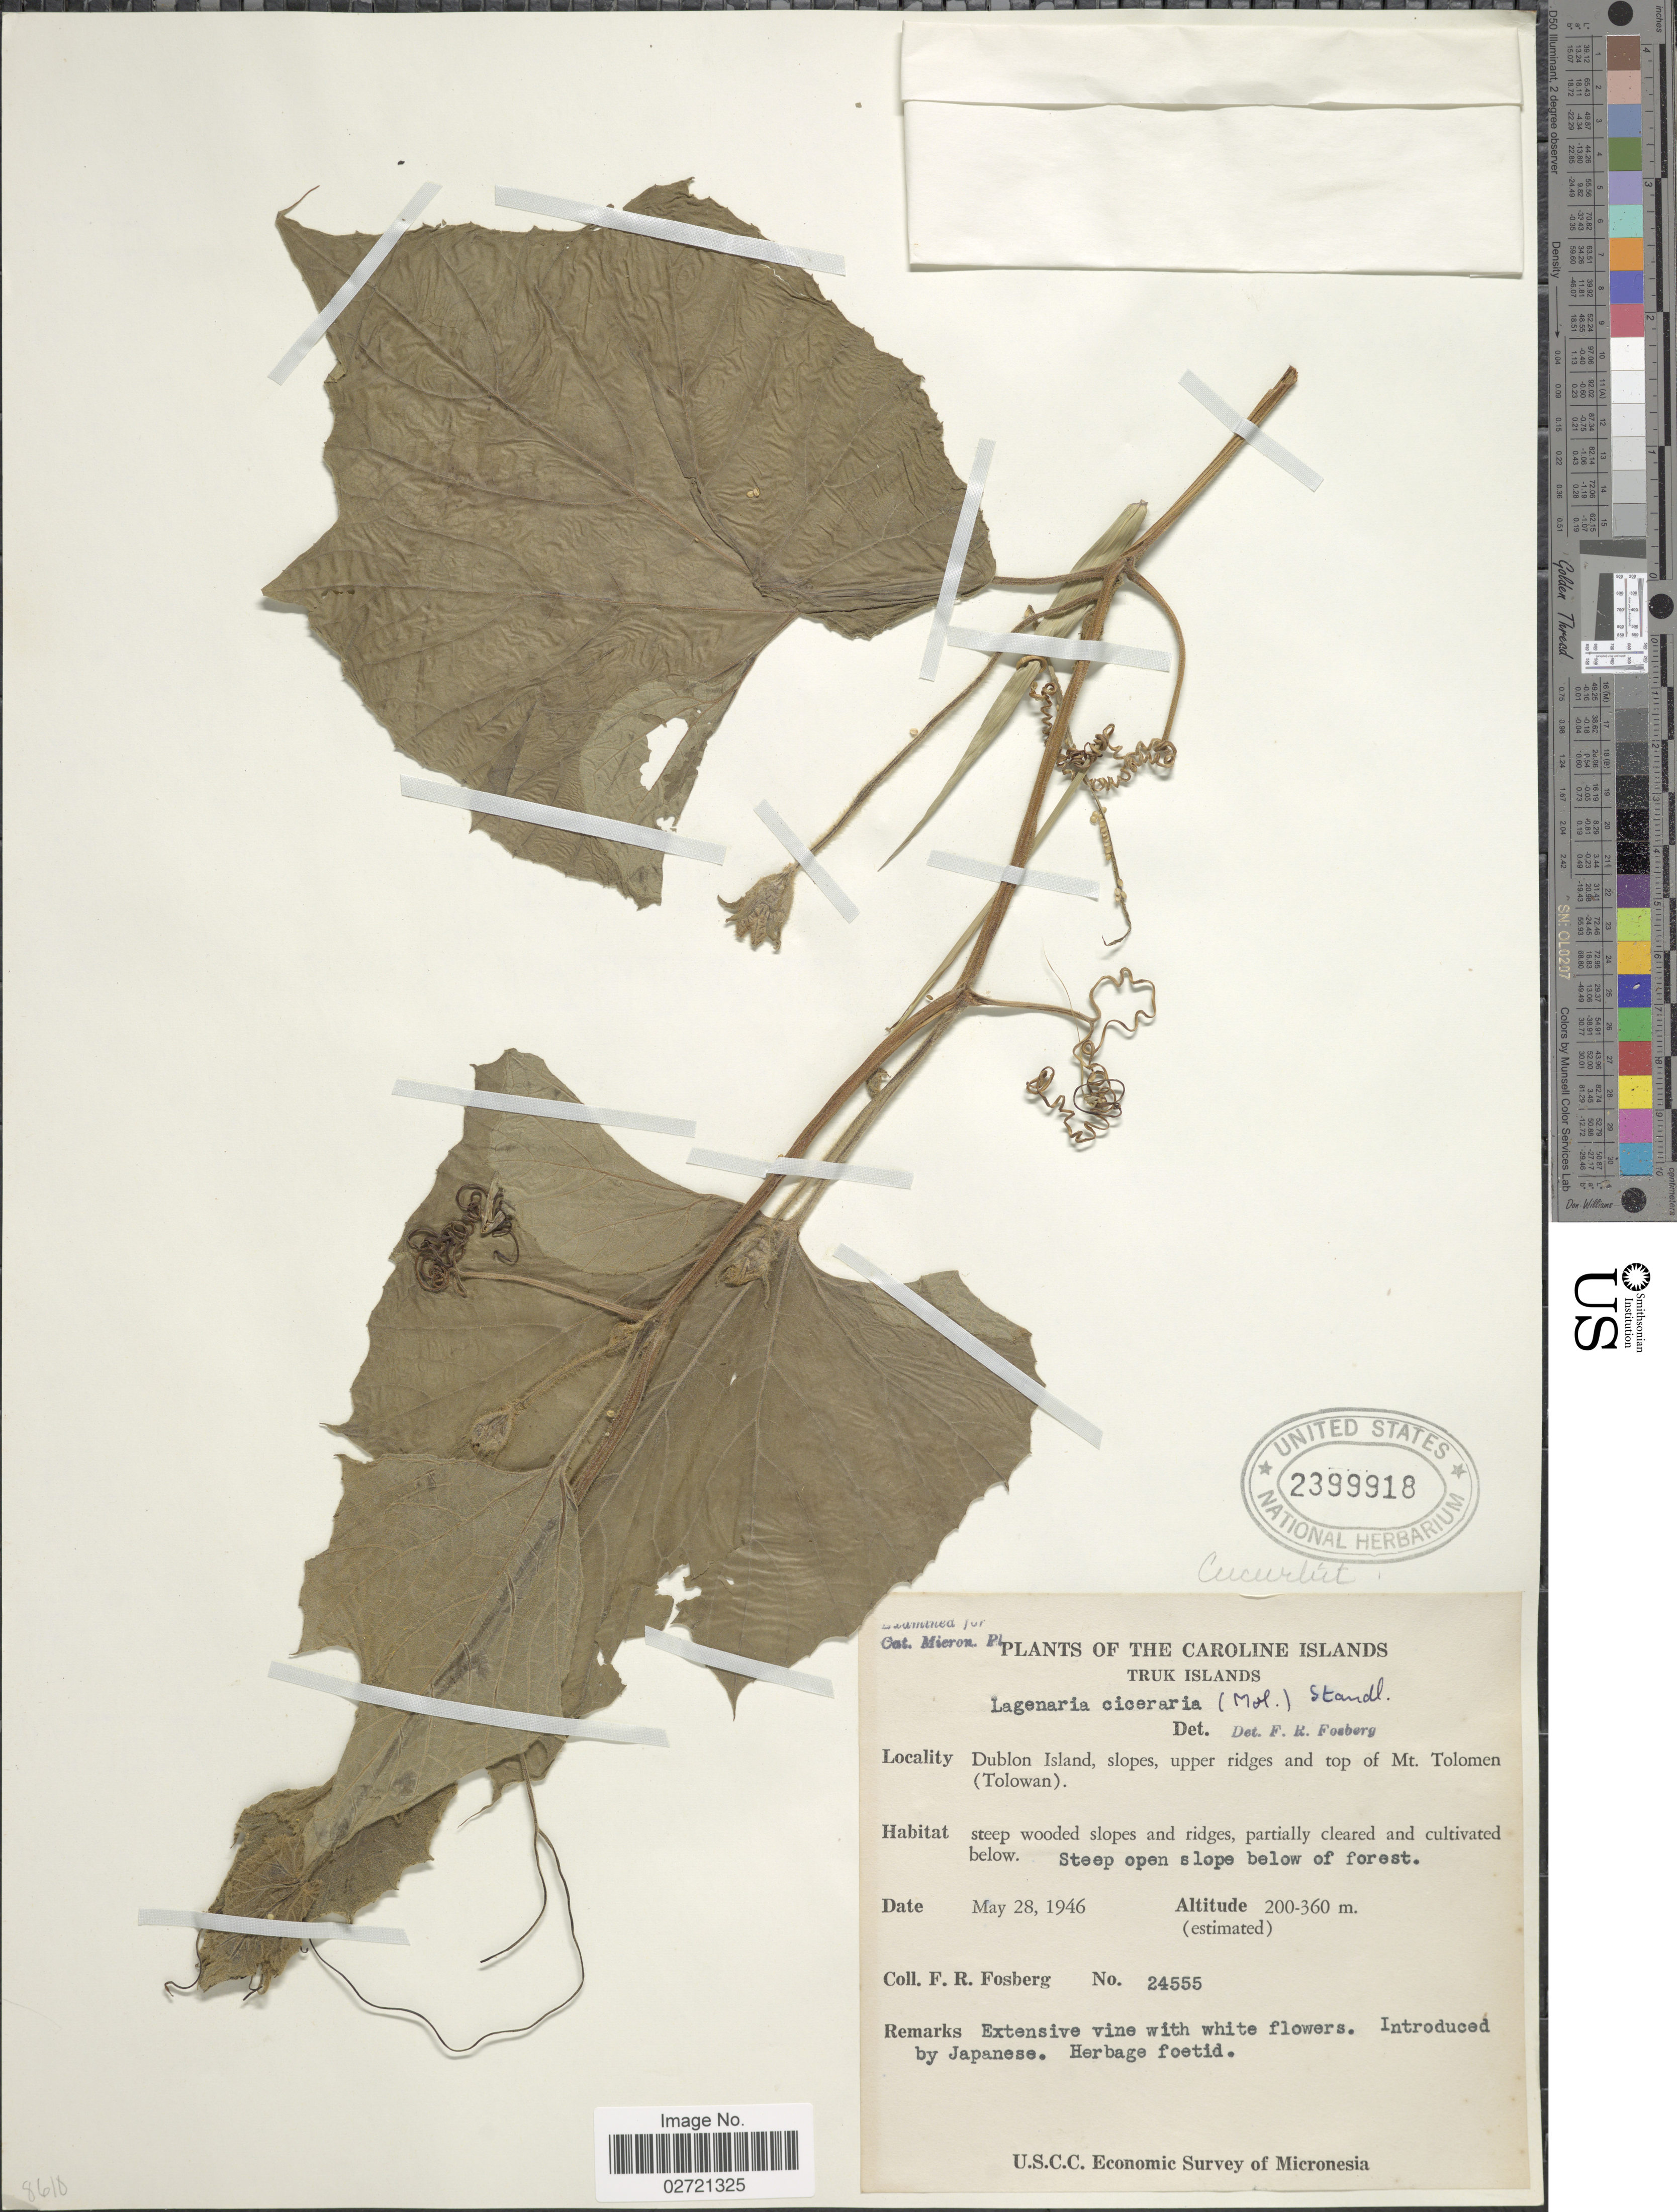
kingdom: Plantae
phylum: Tracheophyta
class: Magnoliopsida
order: Cucurbitales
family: Cucurbitaceae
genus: Lagenaria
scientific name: Lagenaria siceraria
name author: (Molina) Standl.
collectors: F. R. Fosberg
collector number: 24555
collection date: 1946-05-28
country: Micronesia, Federated States of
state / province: Truk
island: Dublon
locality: The Caroline Islands, Truk Islands, Dublon Island, slopes, upper ridges and top of Mt. Tolomen (Tolowan)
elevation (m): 200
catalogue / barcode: US 2399918